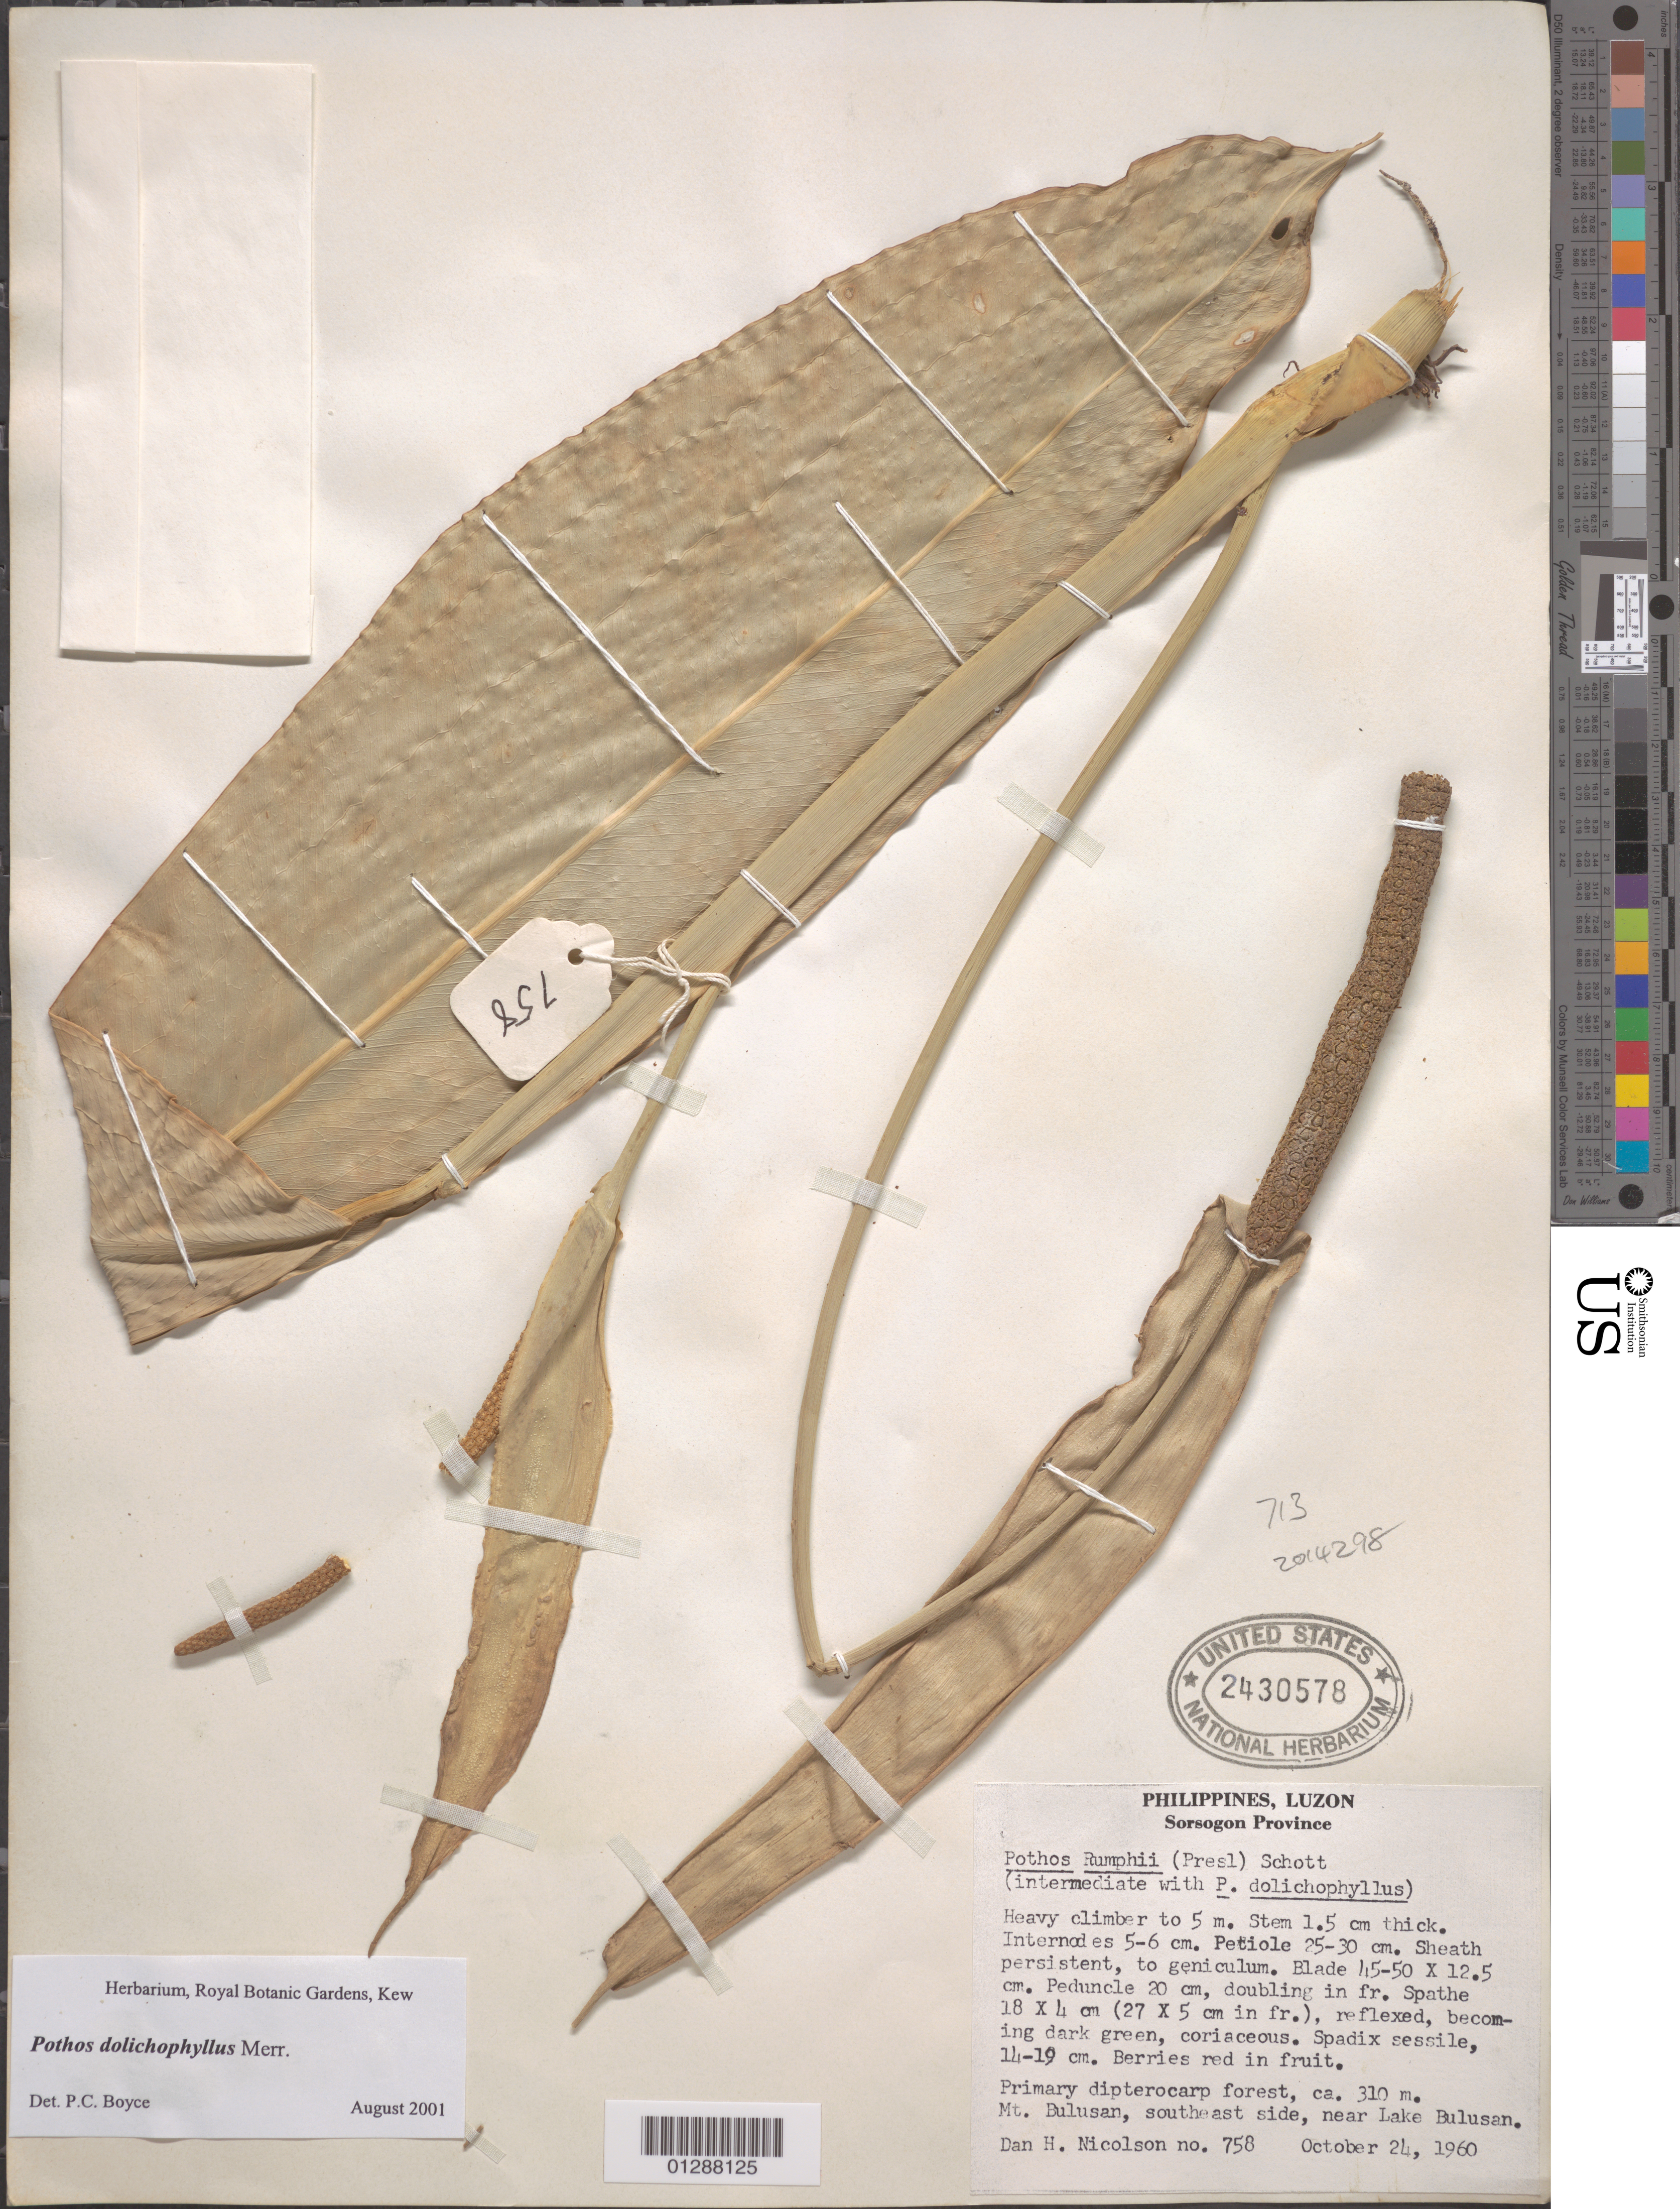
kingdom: Plantae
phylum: Tracheophyta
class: Liliopsida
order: Alismatales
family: Araceae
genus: Pothos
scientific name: Pothos dolichophyllus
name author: Merr.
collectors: D. H. Nicolson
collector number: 758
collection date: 1960-10-24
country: Philippines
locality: Luzon. Sorsogon Province. Mt. Bulusan, southeast side, near Lake Bulusan.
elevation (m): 310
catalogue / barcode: US 2430578